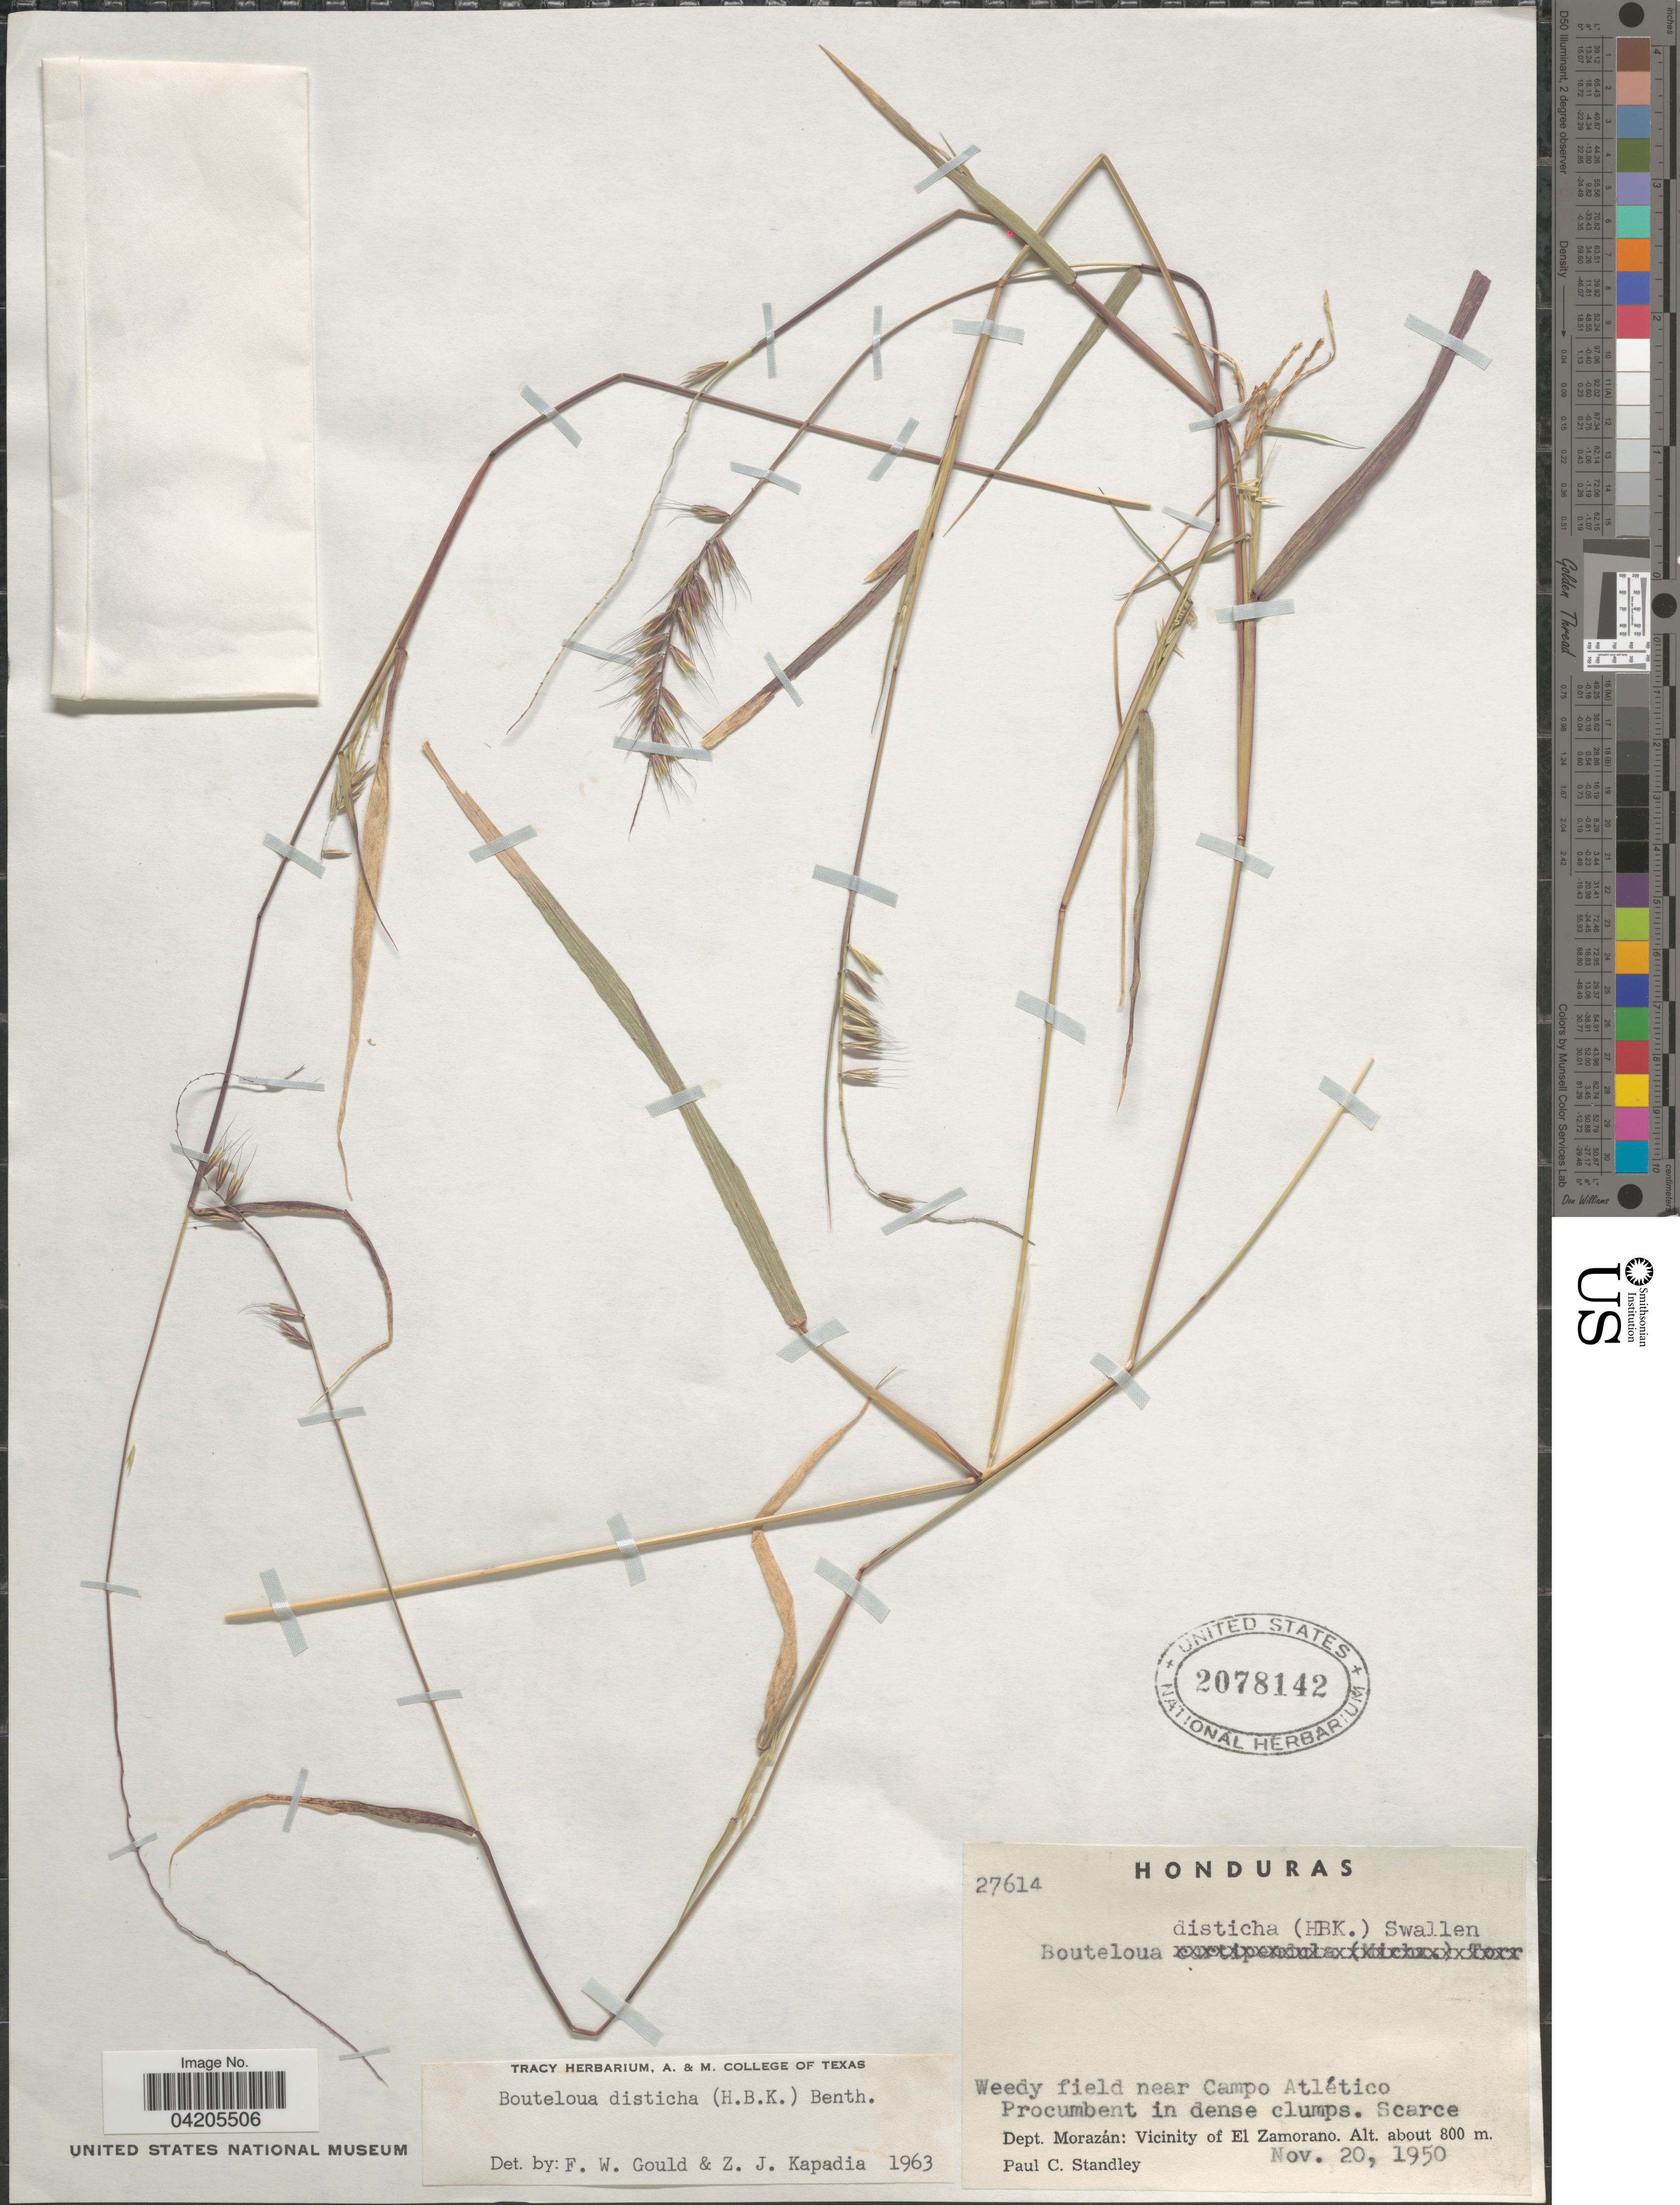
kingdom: Plantae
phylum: Tracheophyta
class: Liliopsida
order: Poales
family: Poaceae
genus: Bouteloua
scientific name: Bouteloua disticha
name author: (Kunth) Benth.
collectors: P. C. Standley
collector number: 27614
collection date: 1950-11-20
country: Honduras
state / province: Fco. Morazán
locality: Weedy field near Campo Atlético. Dept. Morazán: Vicinity of El Zamorano.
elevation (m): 800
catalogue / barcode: US 2078142